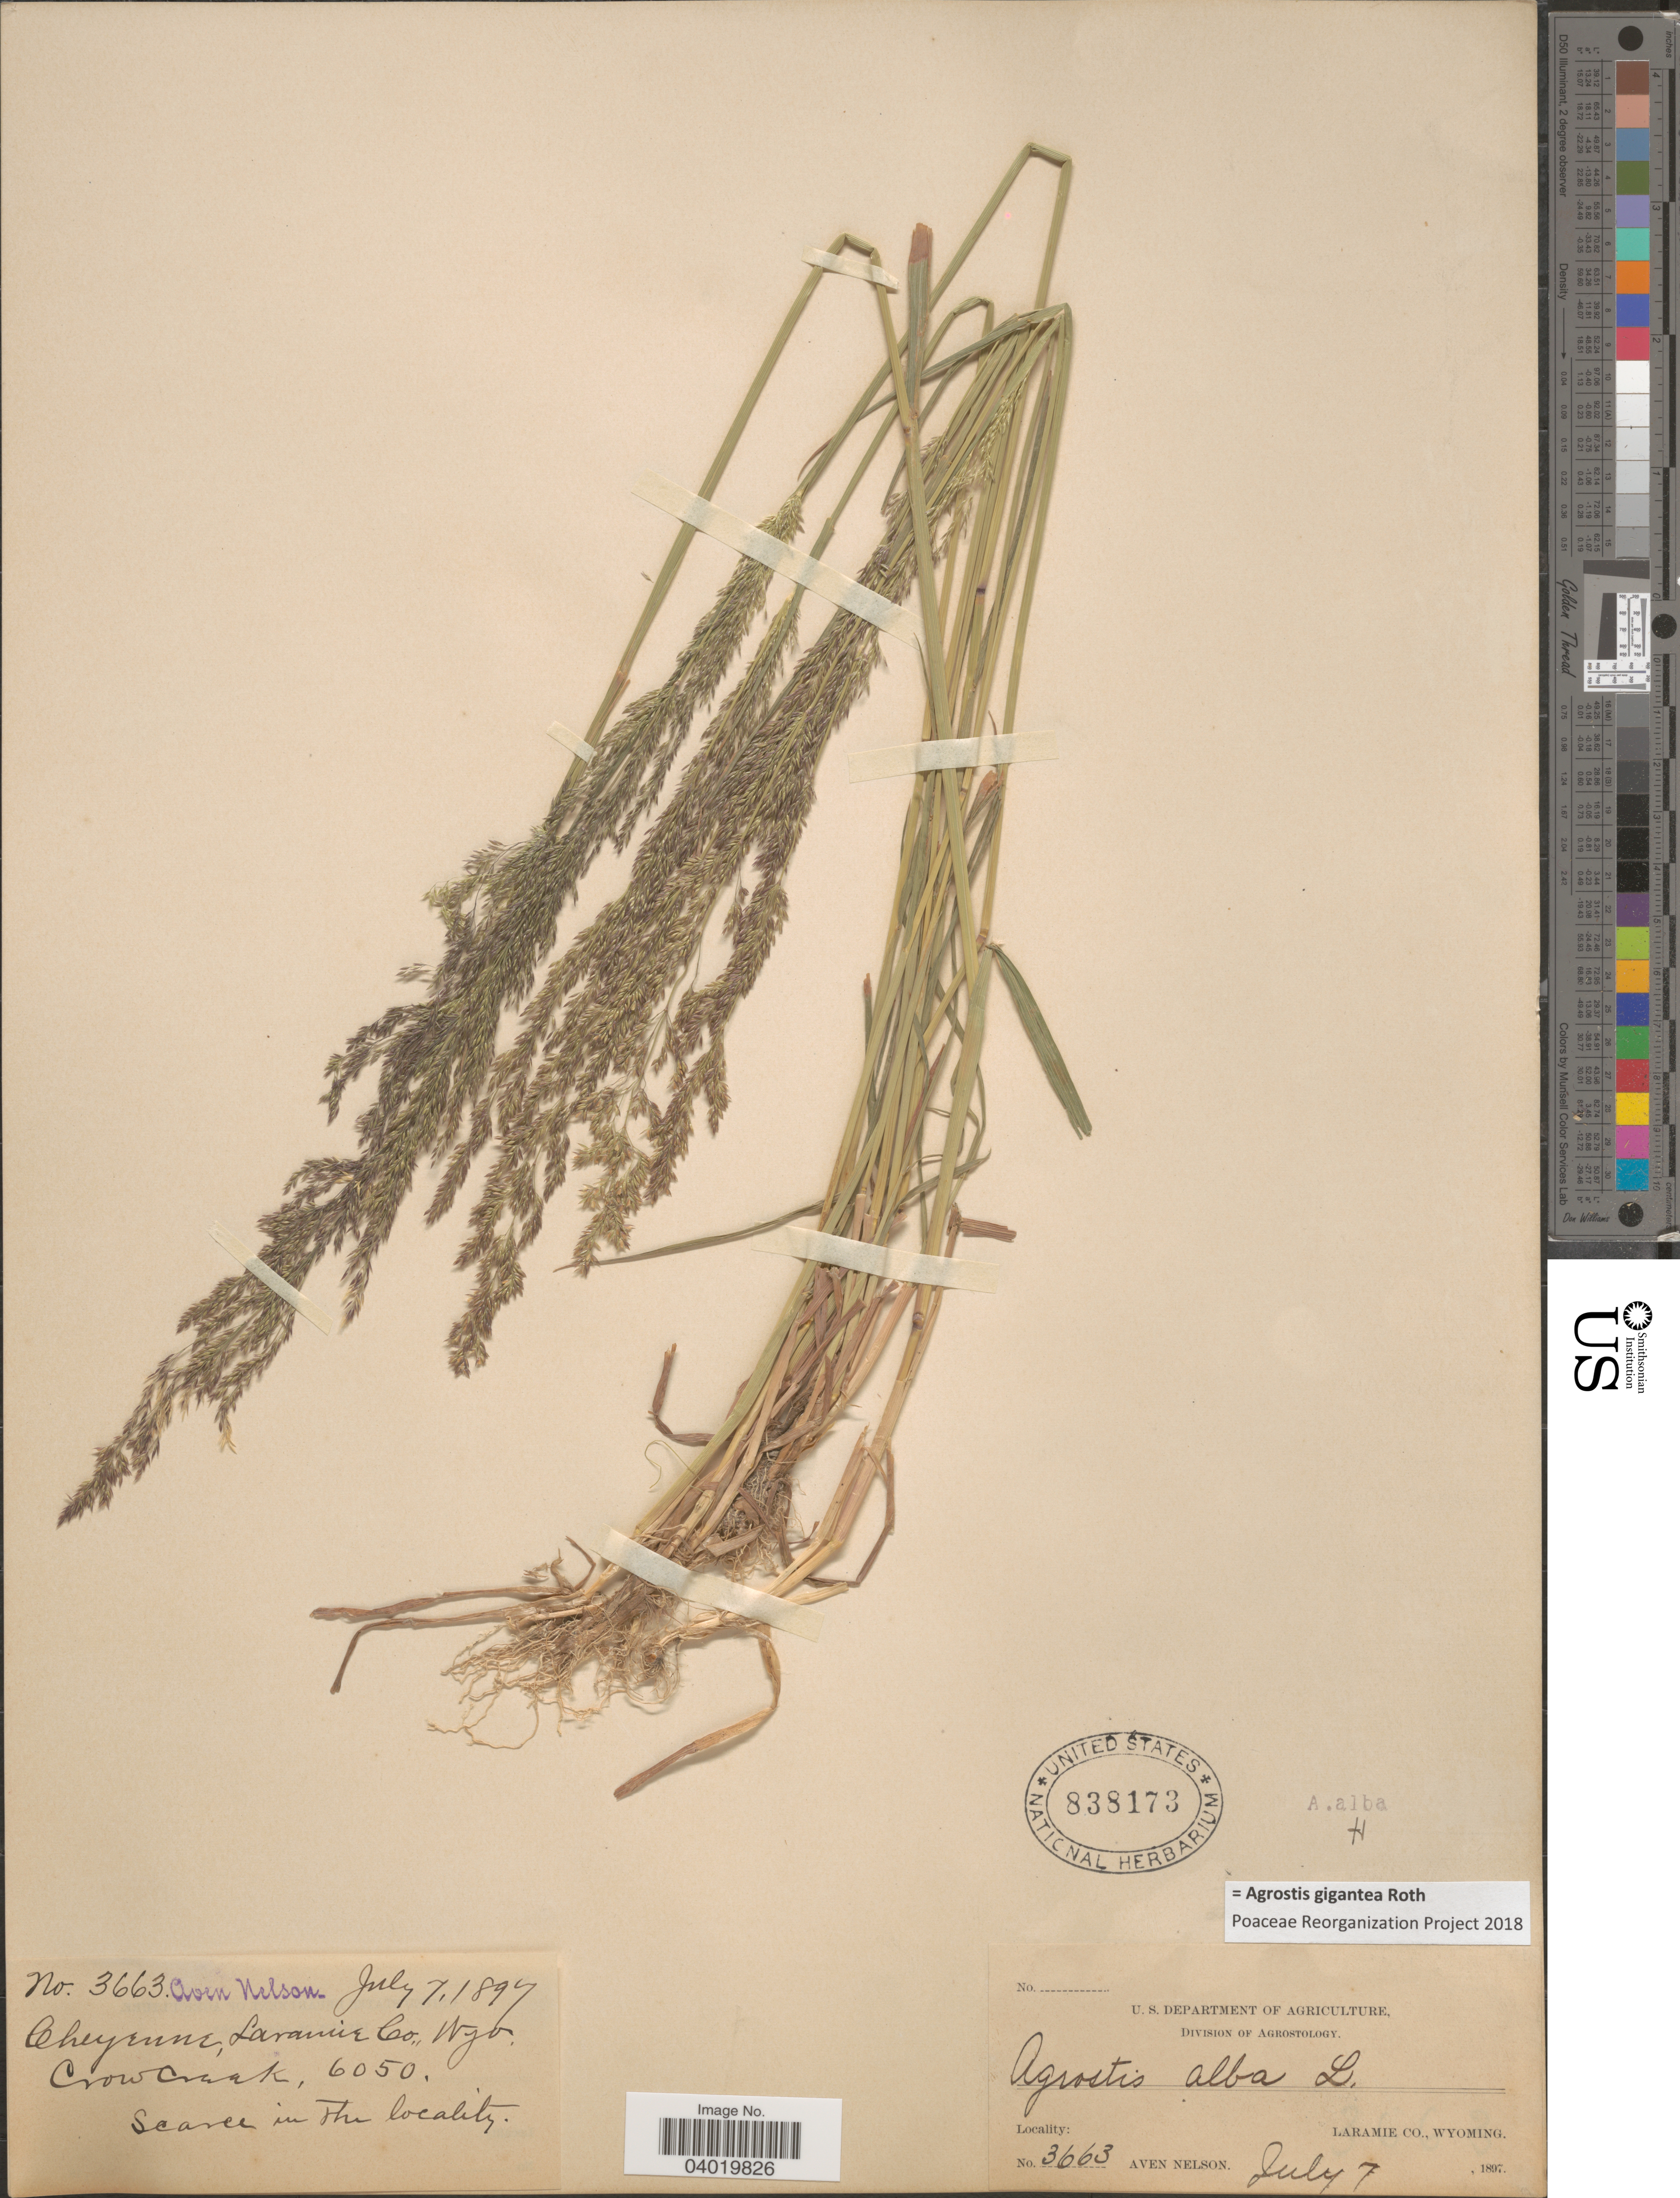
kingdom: Plantae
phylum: Tracheophyta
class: Liliopsida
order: Poales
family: Poaceae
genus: Agrostis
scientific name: Agrostis gigantea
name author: Roth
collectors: A. Nelson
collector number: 3663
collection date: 1897-07-07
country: United States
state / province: Wyoming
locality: Cheyenne, Laramie Co. CrowCreek.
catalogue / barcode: US 838173